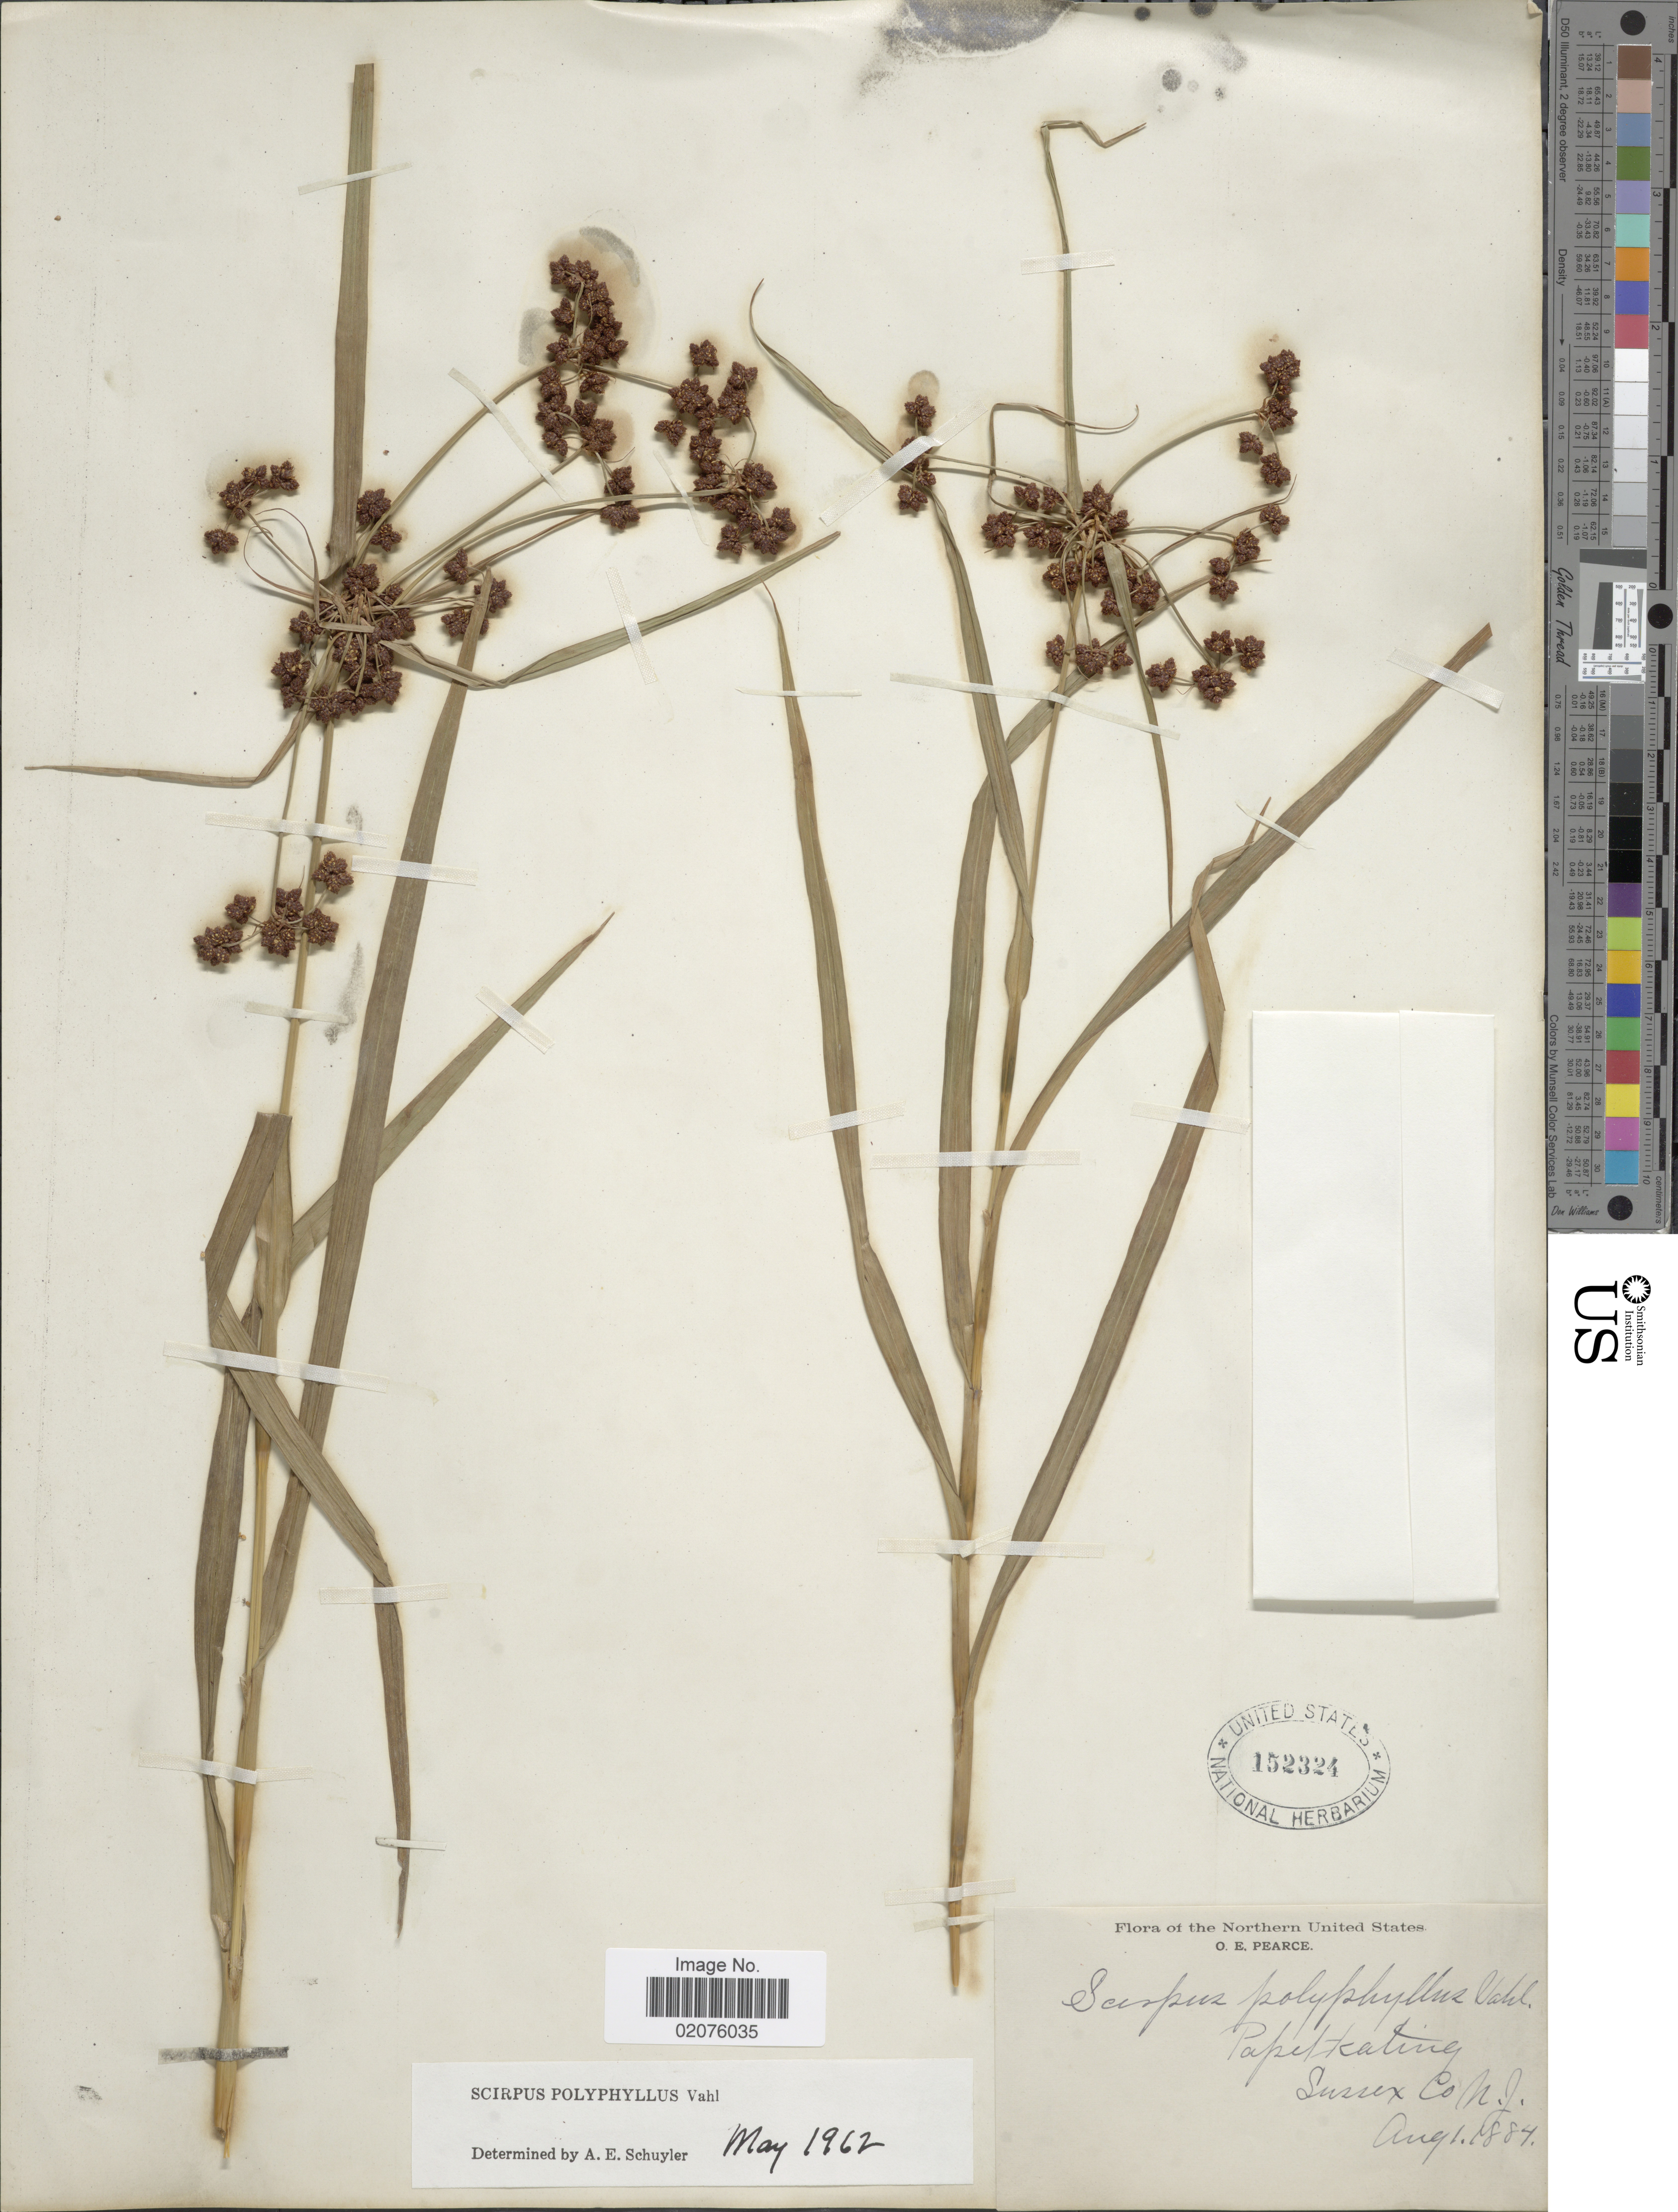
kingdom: Plantae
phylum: Tracheophyta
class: Liliopsida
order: Poales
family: Cyperaceae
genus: Scirpus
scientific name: Scirpus polyphyllus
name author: Vahl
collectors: O. E. Pearce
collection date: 1884-08-01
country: United States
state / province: New Jersey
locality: Sussex Co. Papetkating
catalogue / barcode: US 152324